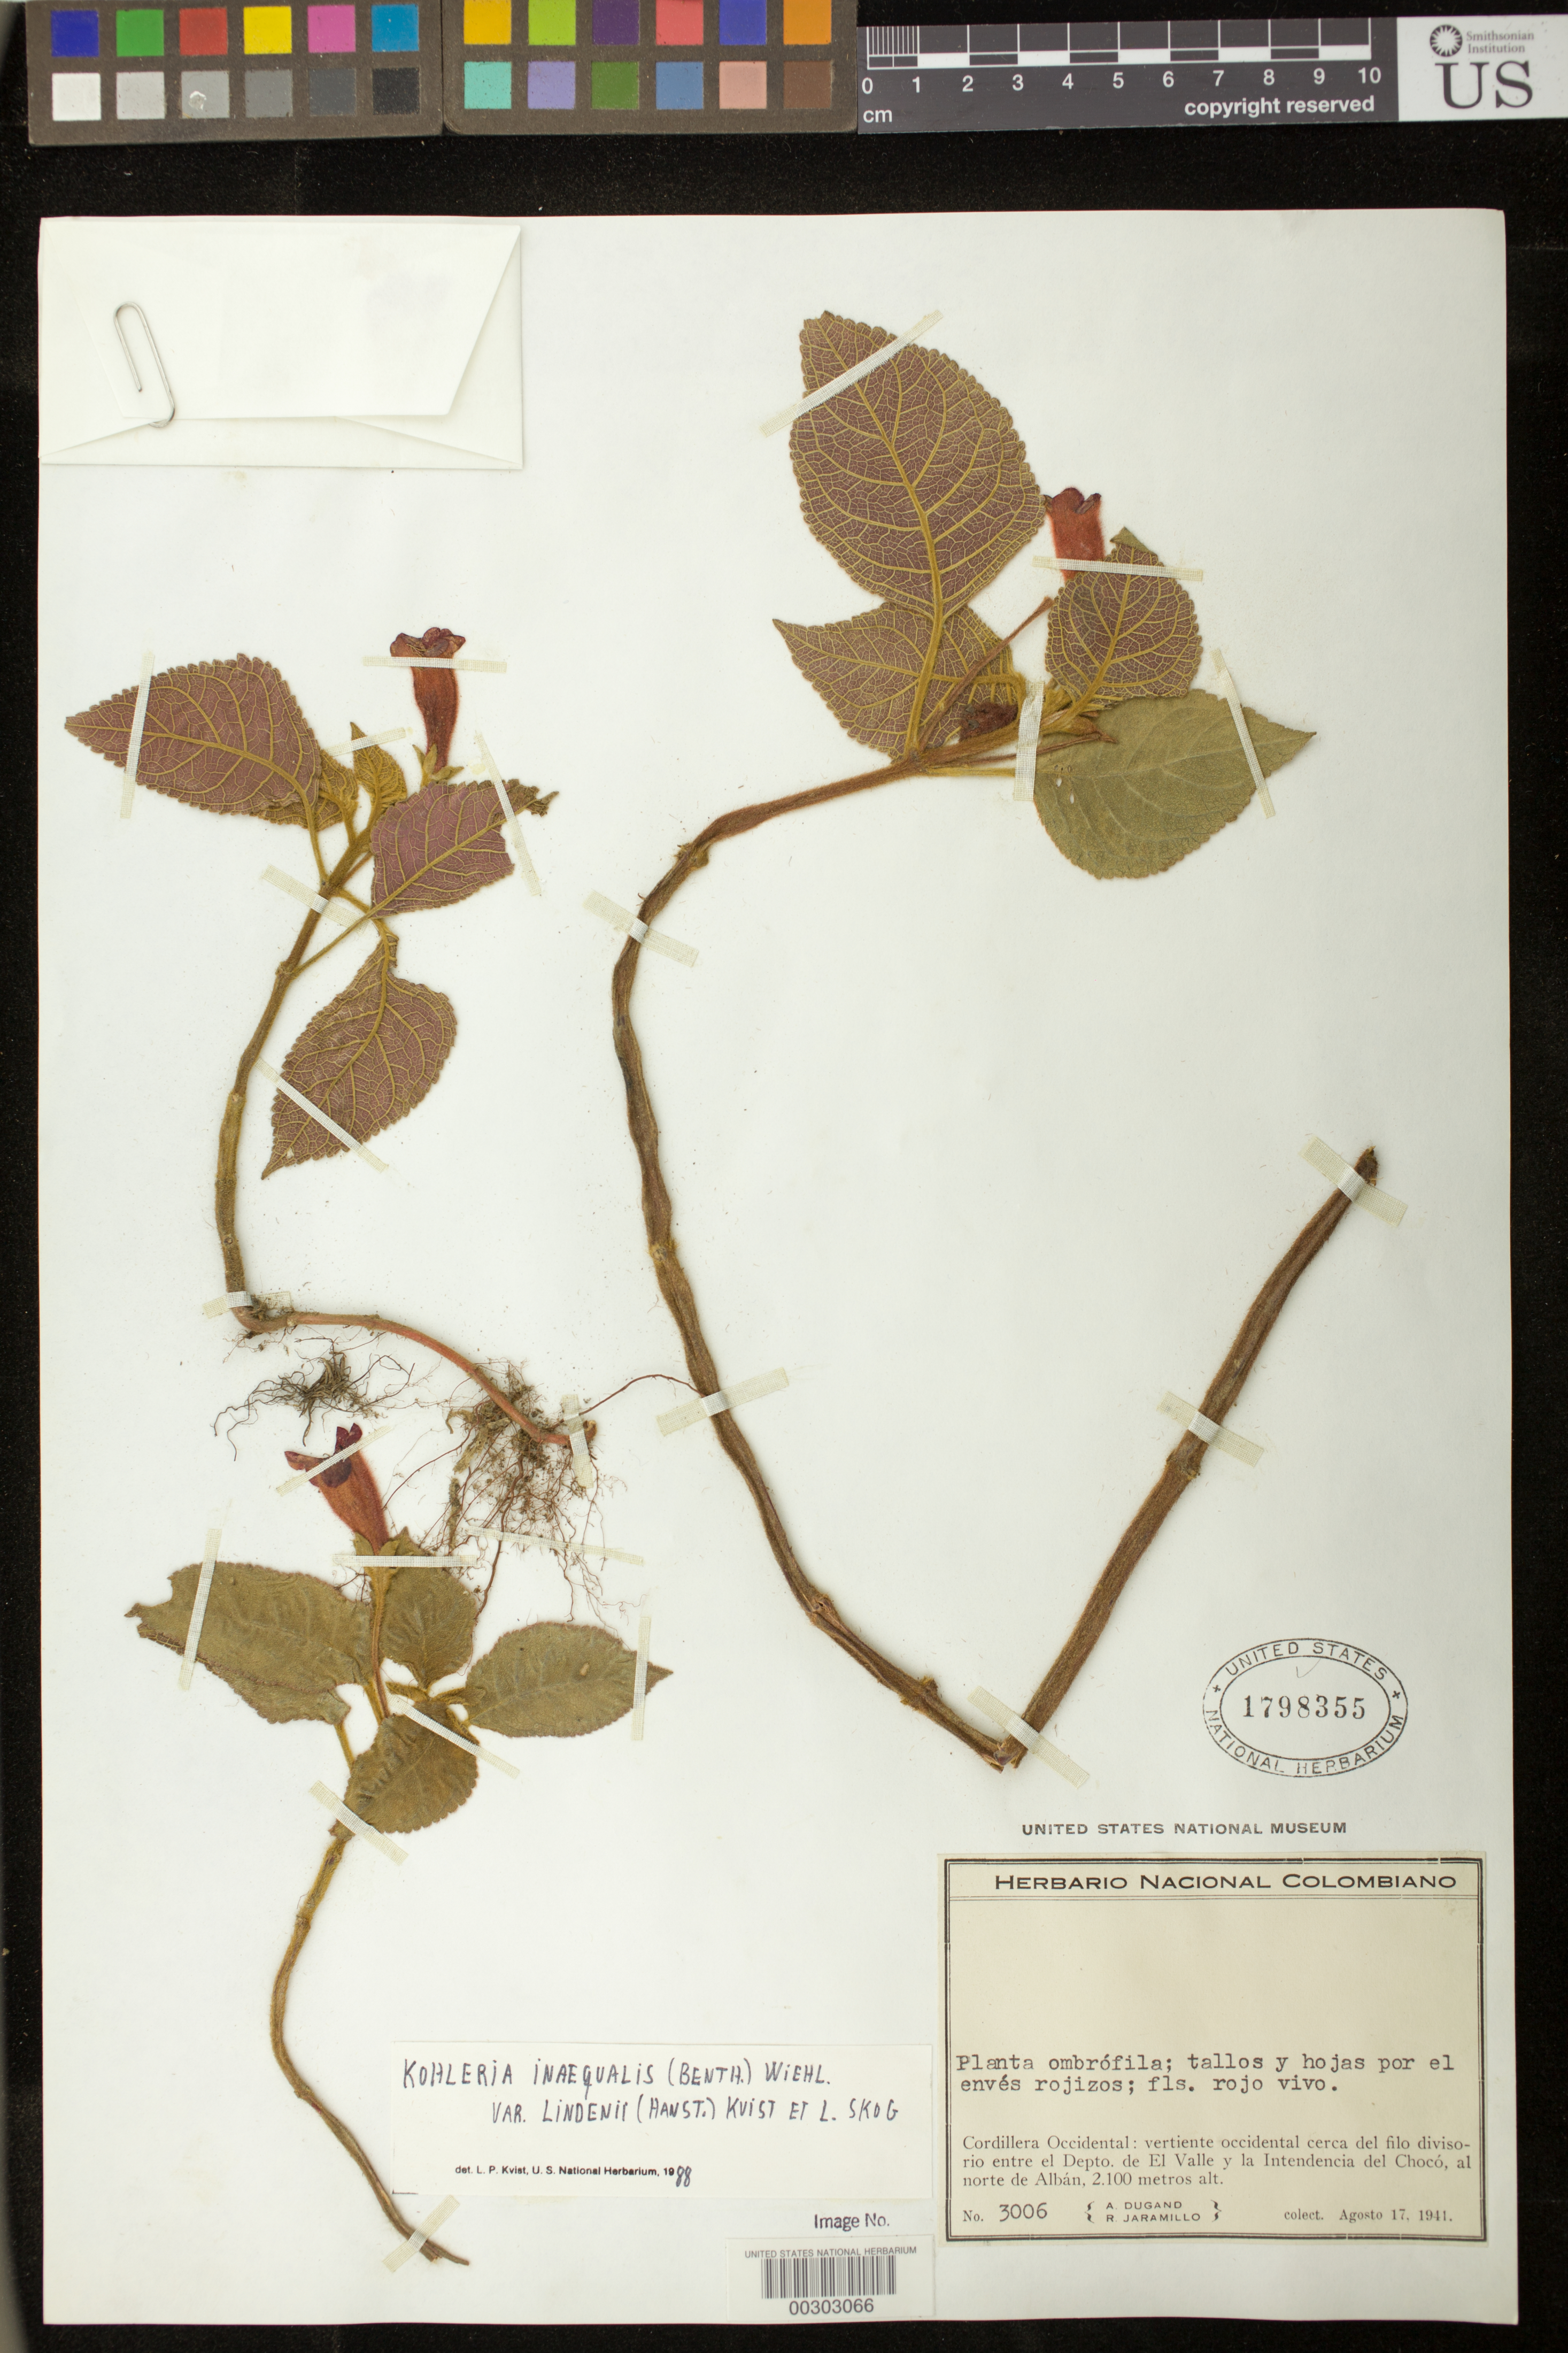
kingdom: Plantae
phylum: Tracheophyta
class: Magnoliopsida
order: Lamiales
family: Gesneriaceae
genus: Kohleria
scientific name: Kohleria inaequalis var. lindenii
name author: (Hanst.) L.P. Kvist & L.E. Skog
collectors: A. Dugand & R. Jaramillo M.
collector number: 3006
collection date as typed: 17 Aug 1941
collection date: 1941-08-17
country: Colombia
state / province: Valle del Cauca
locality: Cordillera Occidental, western slope near Filo Divisorio between dept. of El Valle and Intendencia of Choco, N of Alban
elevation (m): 2100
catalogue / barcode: US 1798355